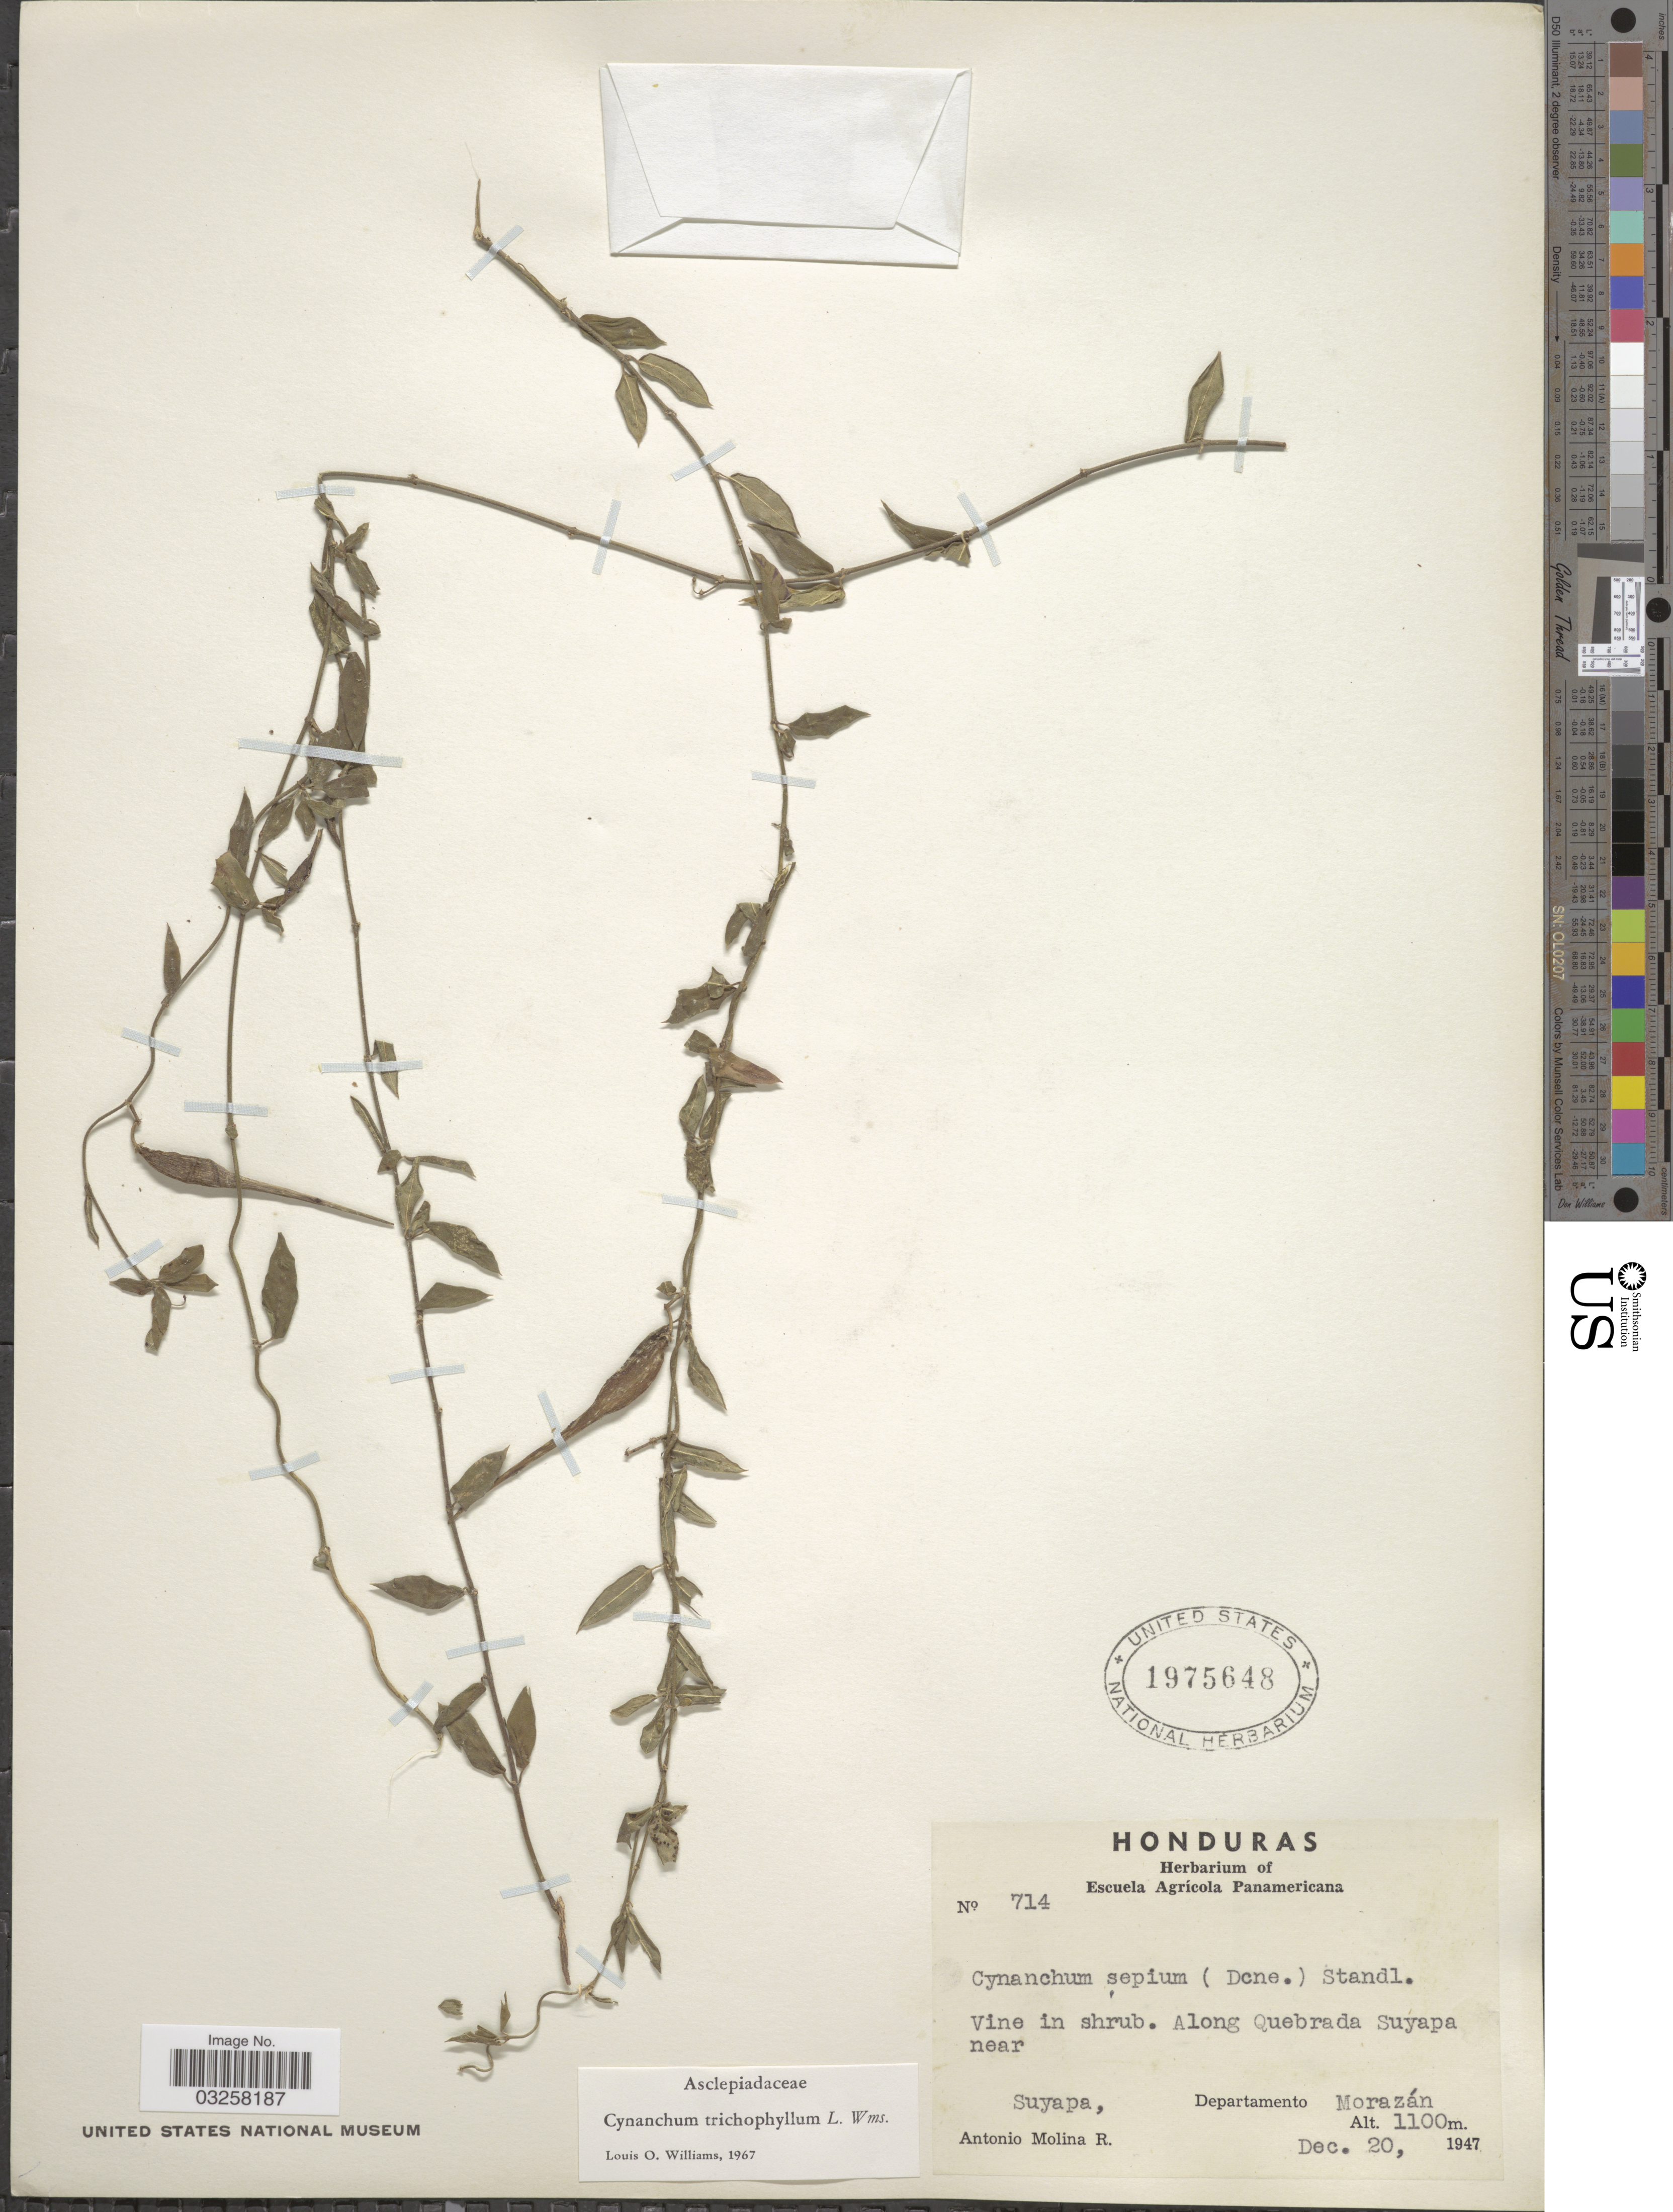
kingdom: Plantae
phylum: Tracheophyta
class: Magnoliopsida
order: Gentianales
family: Apocynaceae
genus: Metastelma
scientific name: Metastelma schlechtendalii var. trichophyllum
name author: (L.O. Williams) Liede & Meve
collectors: A. Molina R.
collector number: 714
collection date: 1947-12-20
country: Honduras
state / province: Fco. Morazán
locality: Along Quebrada Suyapa near Suyapa, Departamento Morazán.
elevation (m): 1100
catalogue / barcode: US 1975648